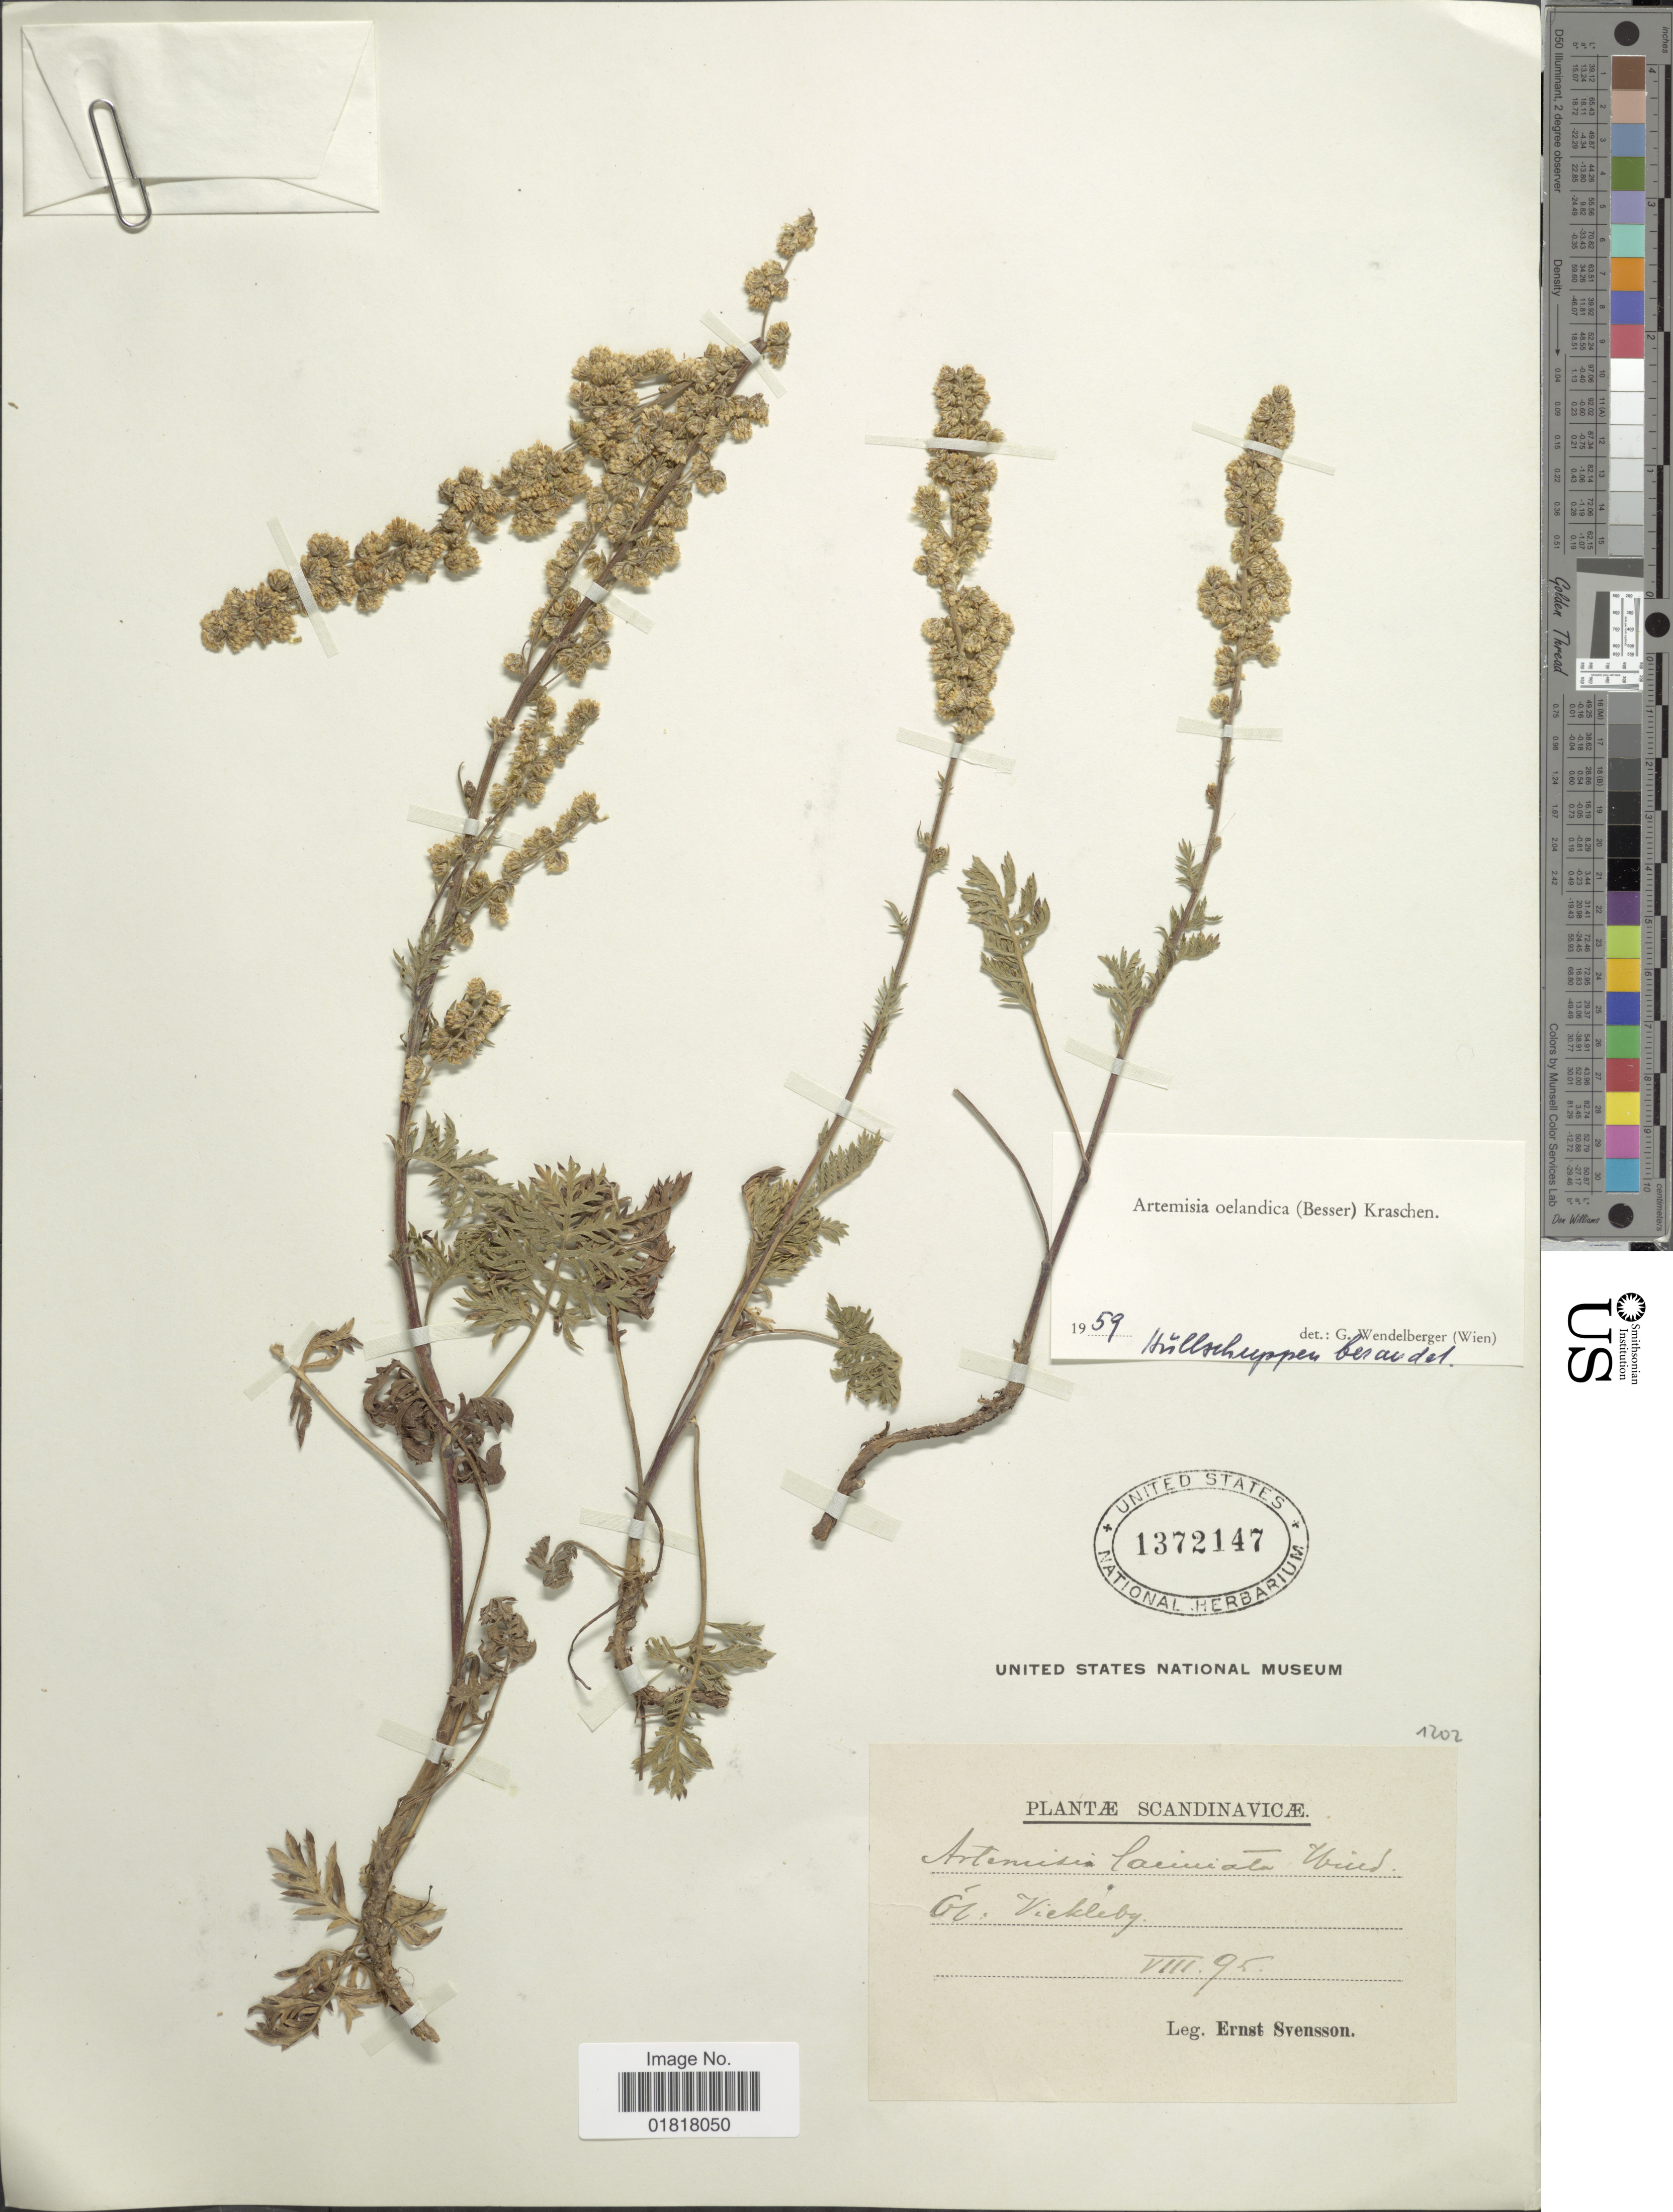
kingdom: Plantae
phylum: Tracheophyta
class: Magnoliopsida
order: Asterales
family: Asteraceae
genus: Artemisia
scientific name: Artemisia oelandica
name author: (Besser) Krasch.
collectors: E. Svensson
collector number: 1202?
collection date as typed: Transcribed d/m/y: /8/95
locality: Scandinavicae, Ol. Vickleby [interpreted]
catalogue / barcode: US 1372147